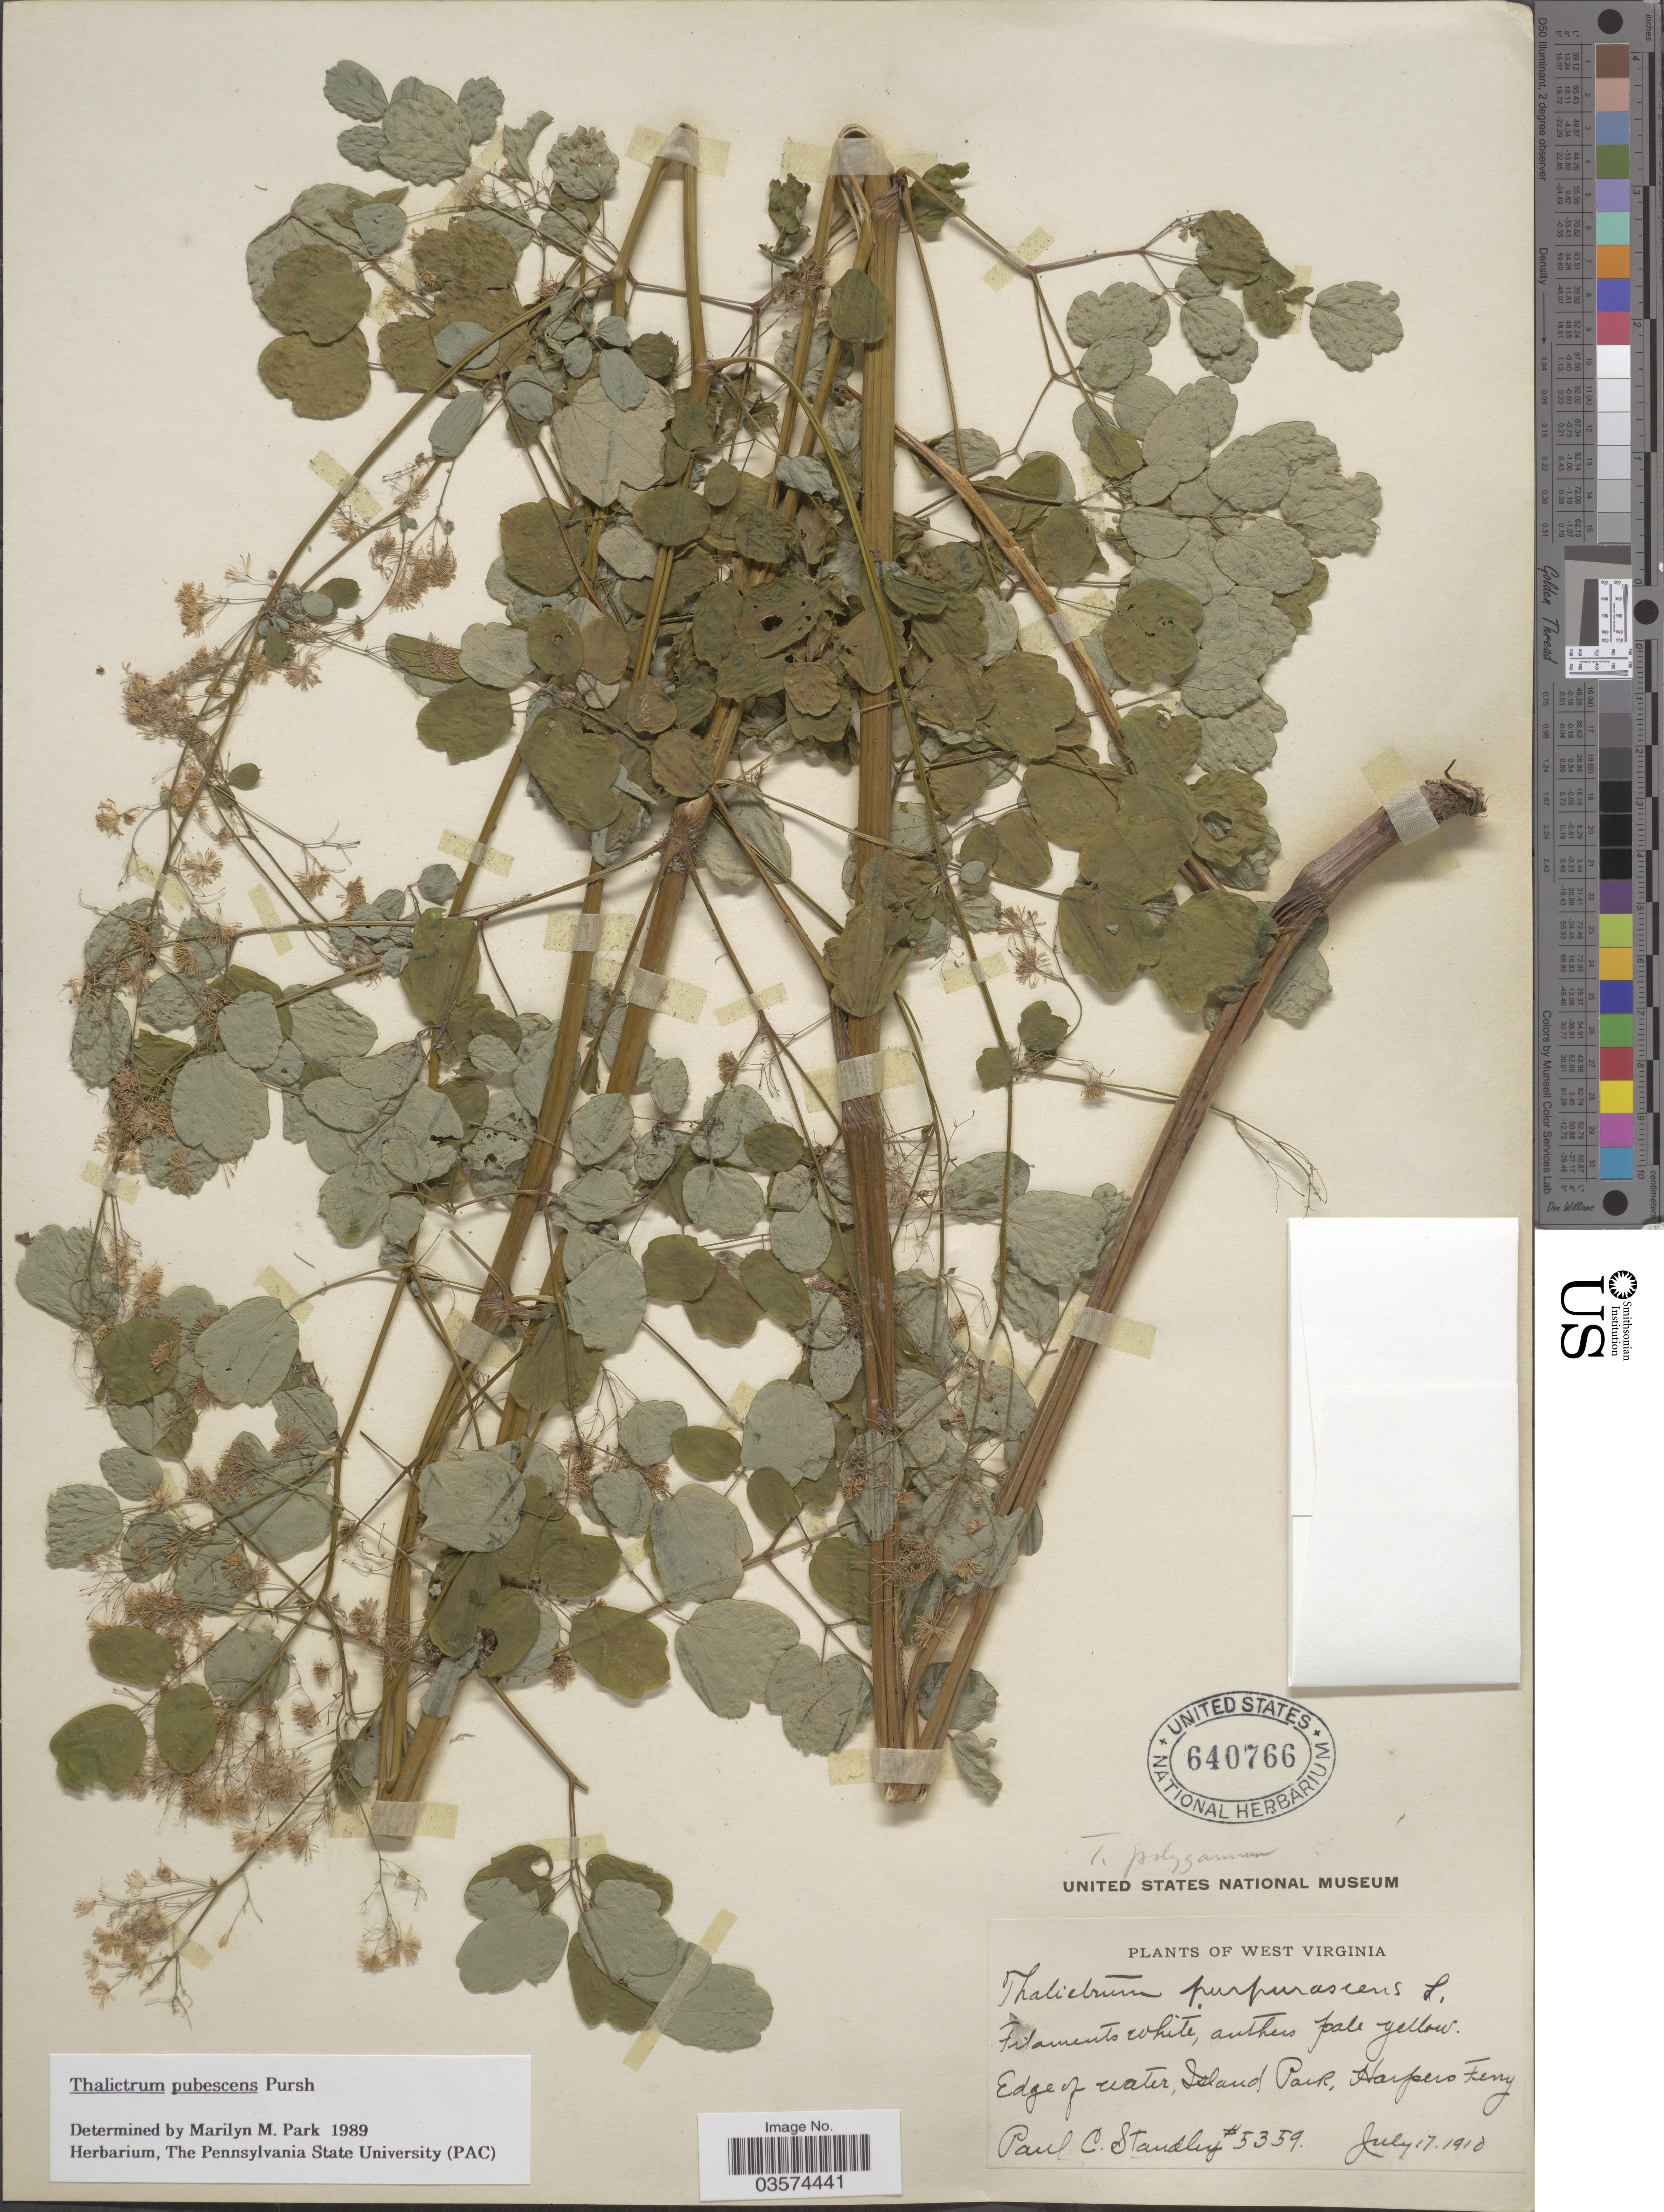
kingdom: Plantae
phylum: Tracheophyta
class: Magnoliopsida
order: Ranunculales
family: Ranunculaceae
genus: Thalictrum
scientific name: Thalictrum pubescens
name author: Pursh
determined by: Park, Marilyn Marqueen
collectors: P. C. Standley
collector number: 5359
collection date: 1910-07-17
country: United States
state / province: West Virginia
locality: Edge of water, Island Park, Harpers Ferry.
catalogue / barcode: US 640766